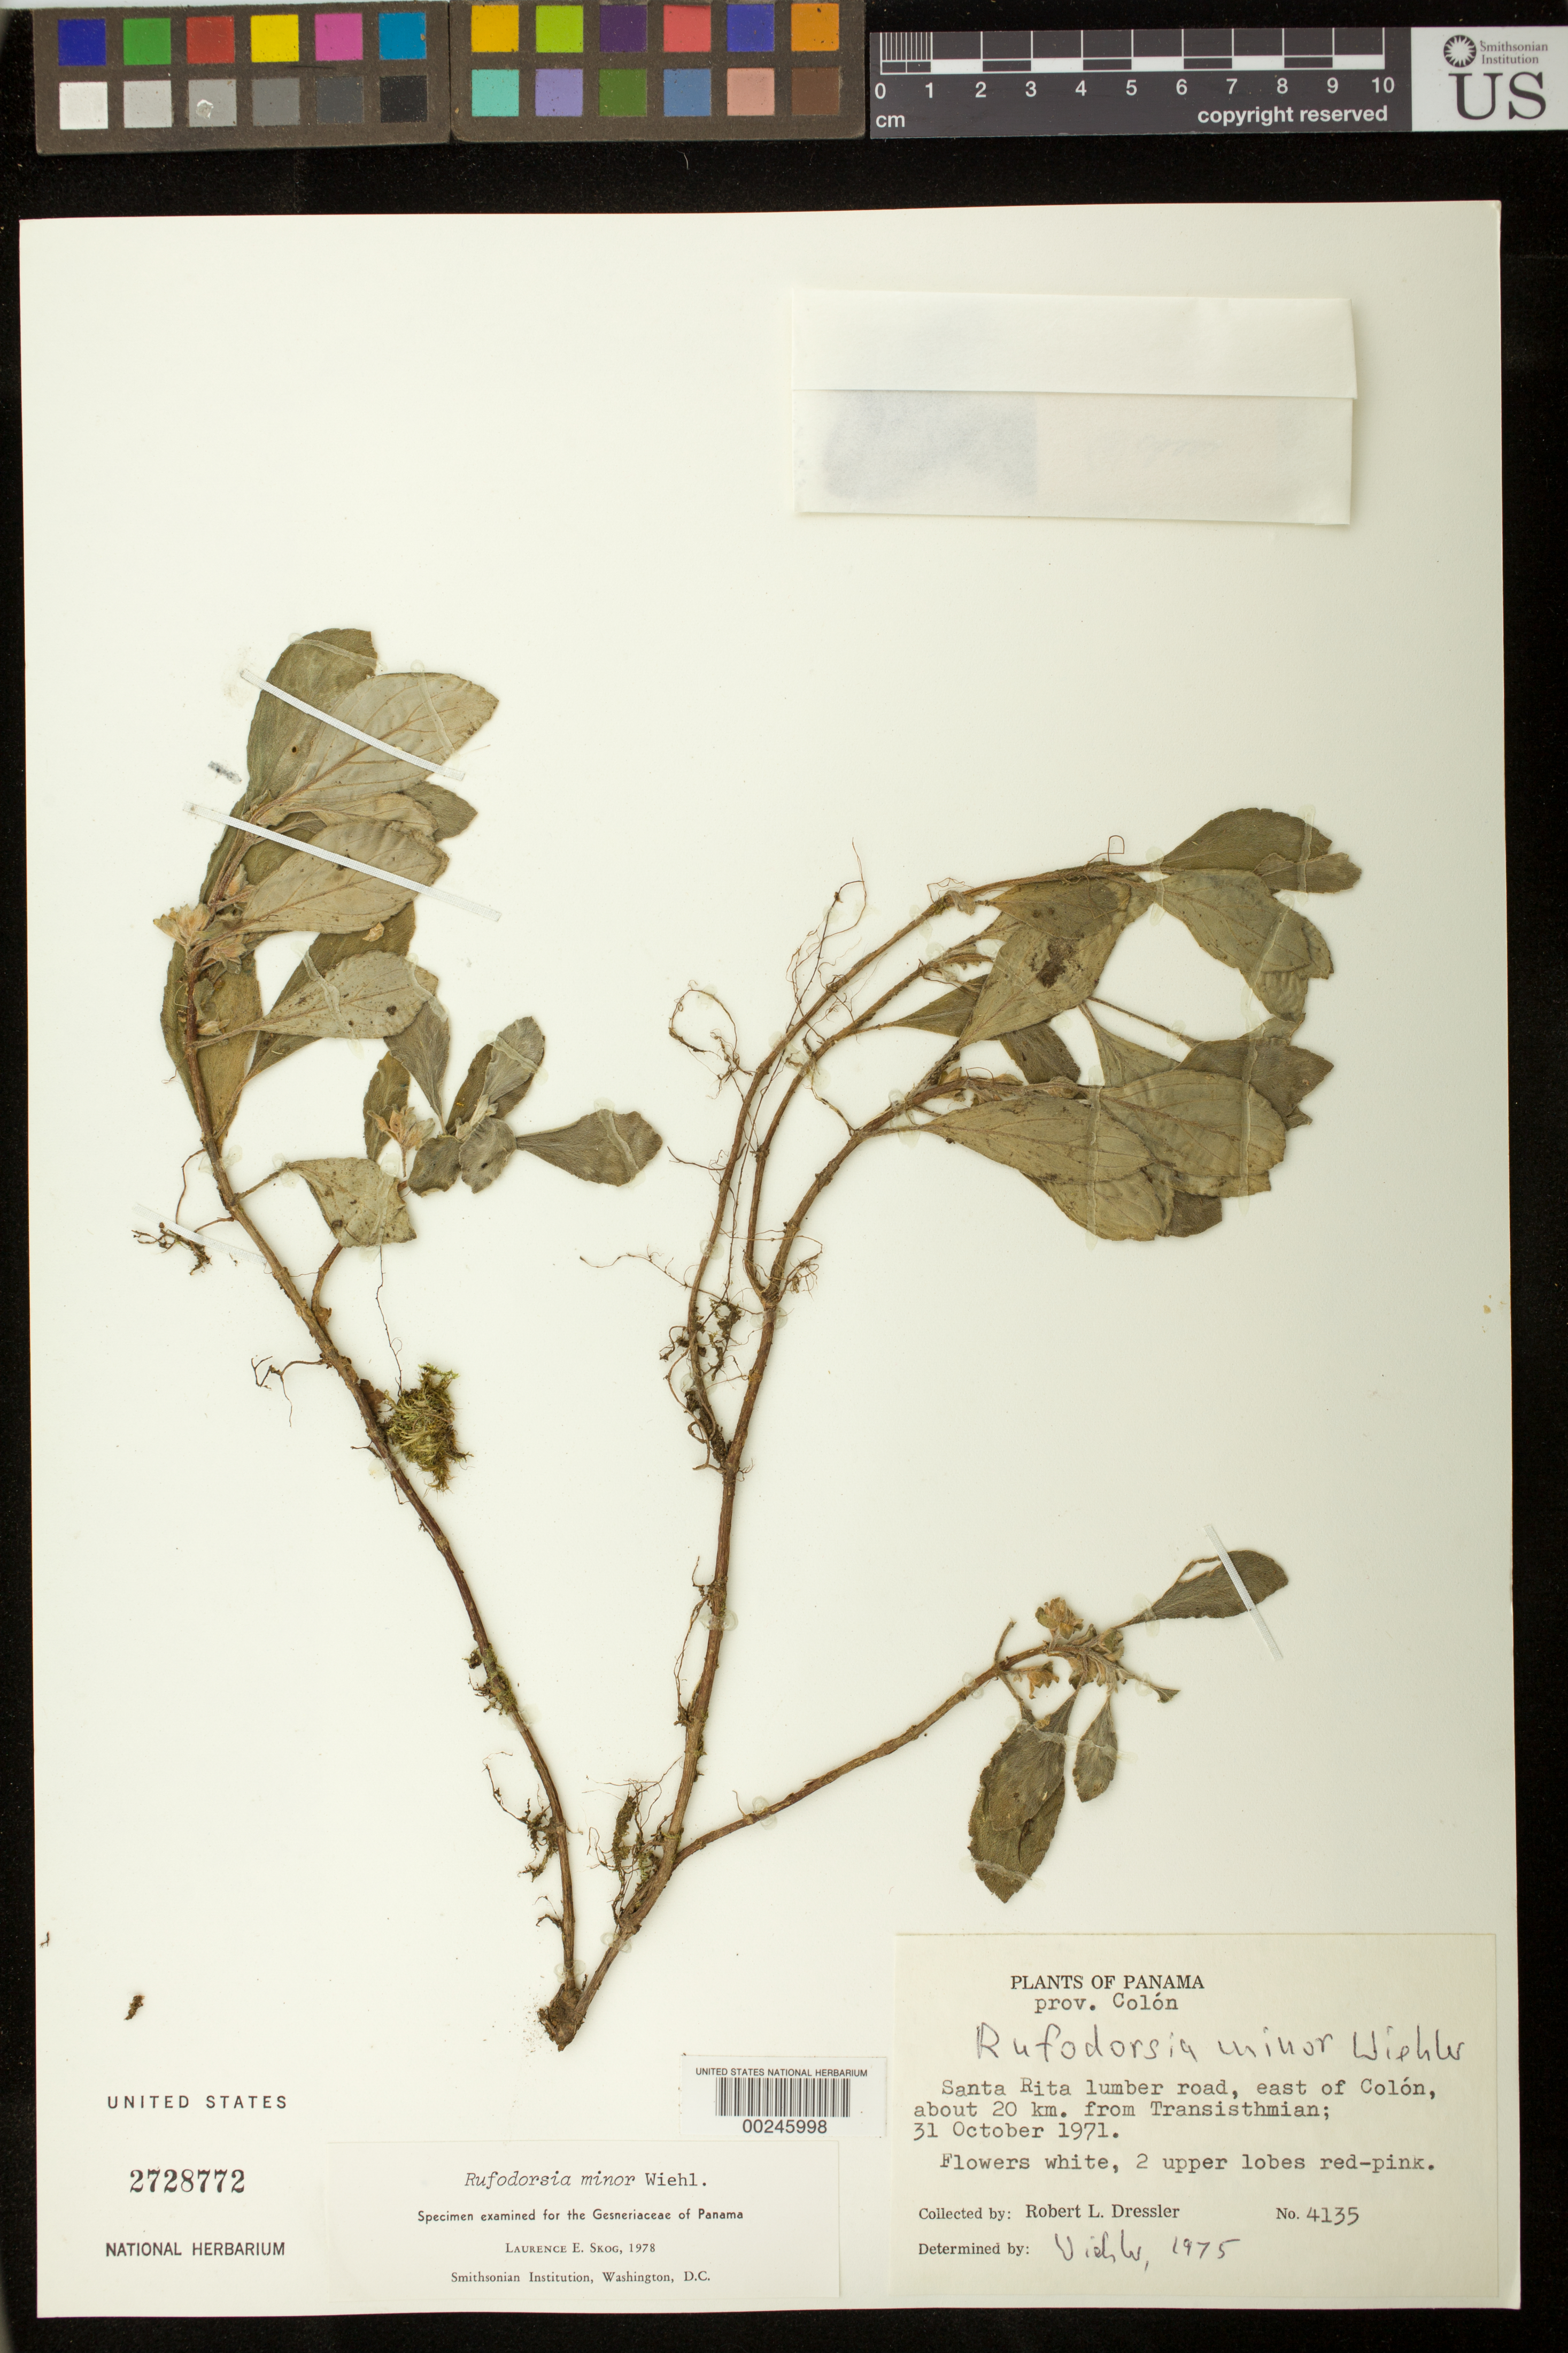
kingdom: Plantae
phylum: Tracheophyta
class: Magnoliopsida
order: Lamiales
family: Gesneriaceae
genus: Rufodorsia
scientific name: Rufodorsia minor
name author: Wiehler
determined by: Skog, Laurence E.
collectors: R. Dressler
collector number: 4135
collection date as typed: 31 Oct 1971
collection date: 1971-10-31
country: Panama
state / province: Colón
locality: Santa Rita lumber road, E of Colon, about 20 km from Transisthmian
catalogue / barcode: US 2728772